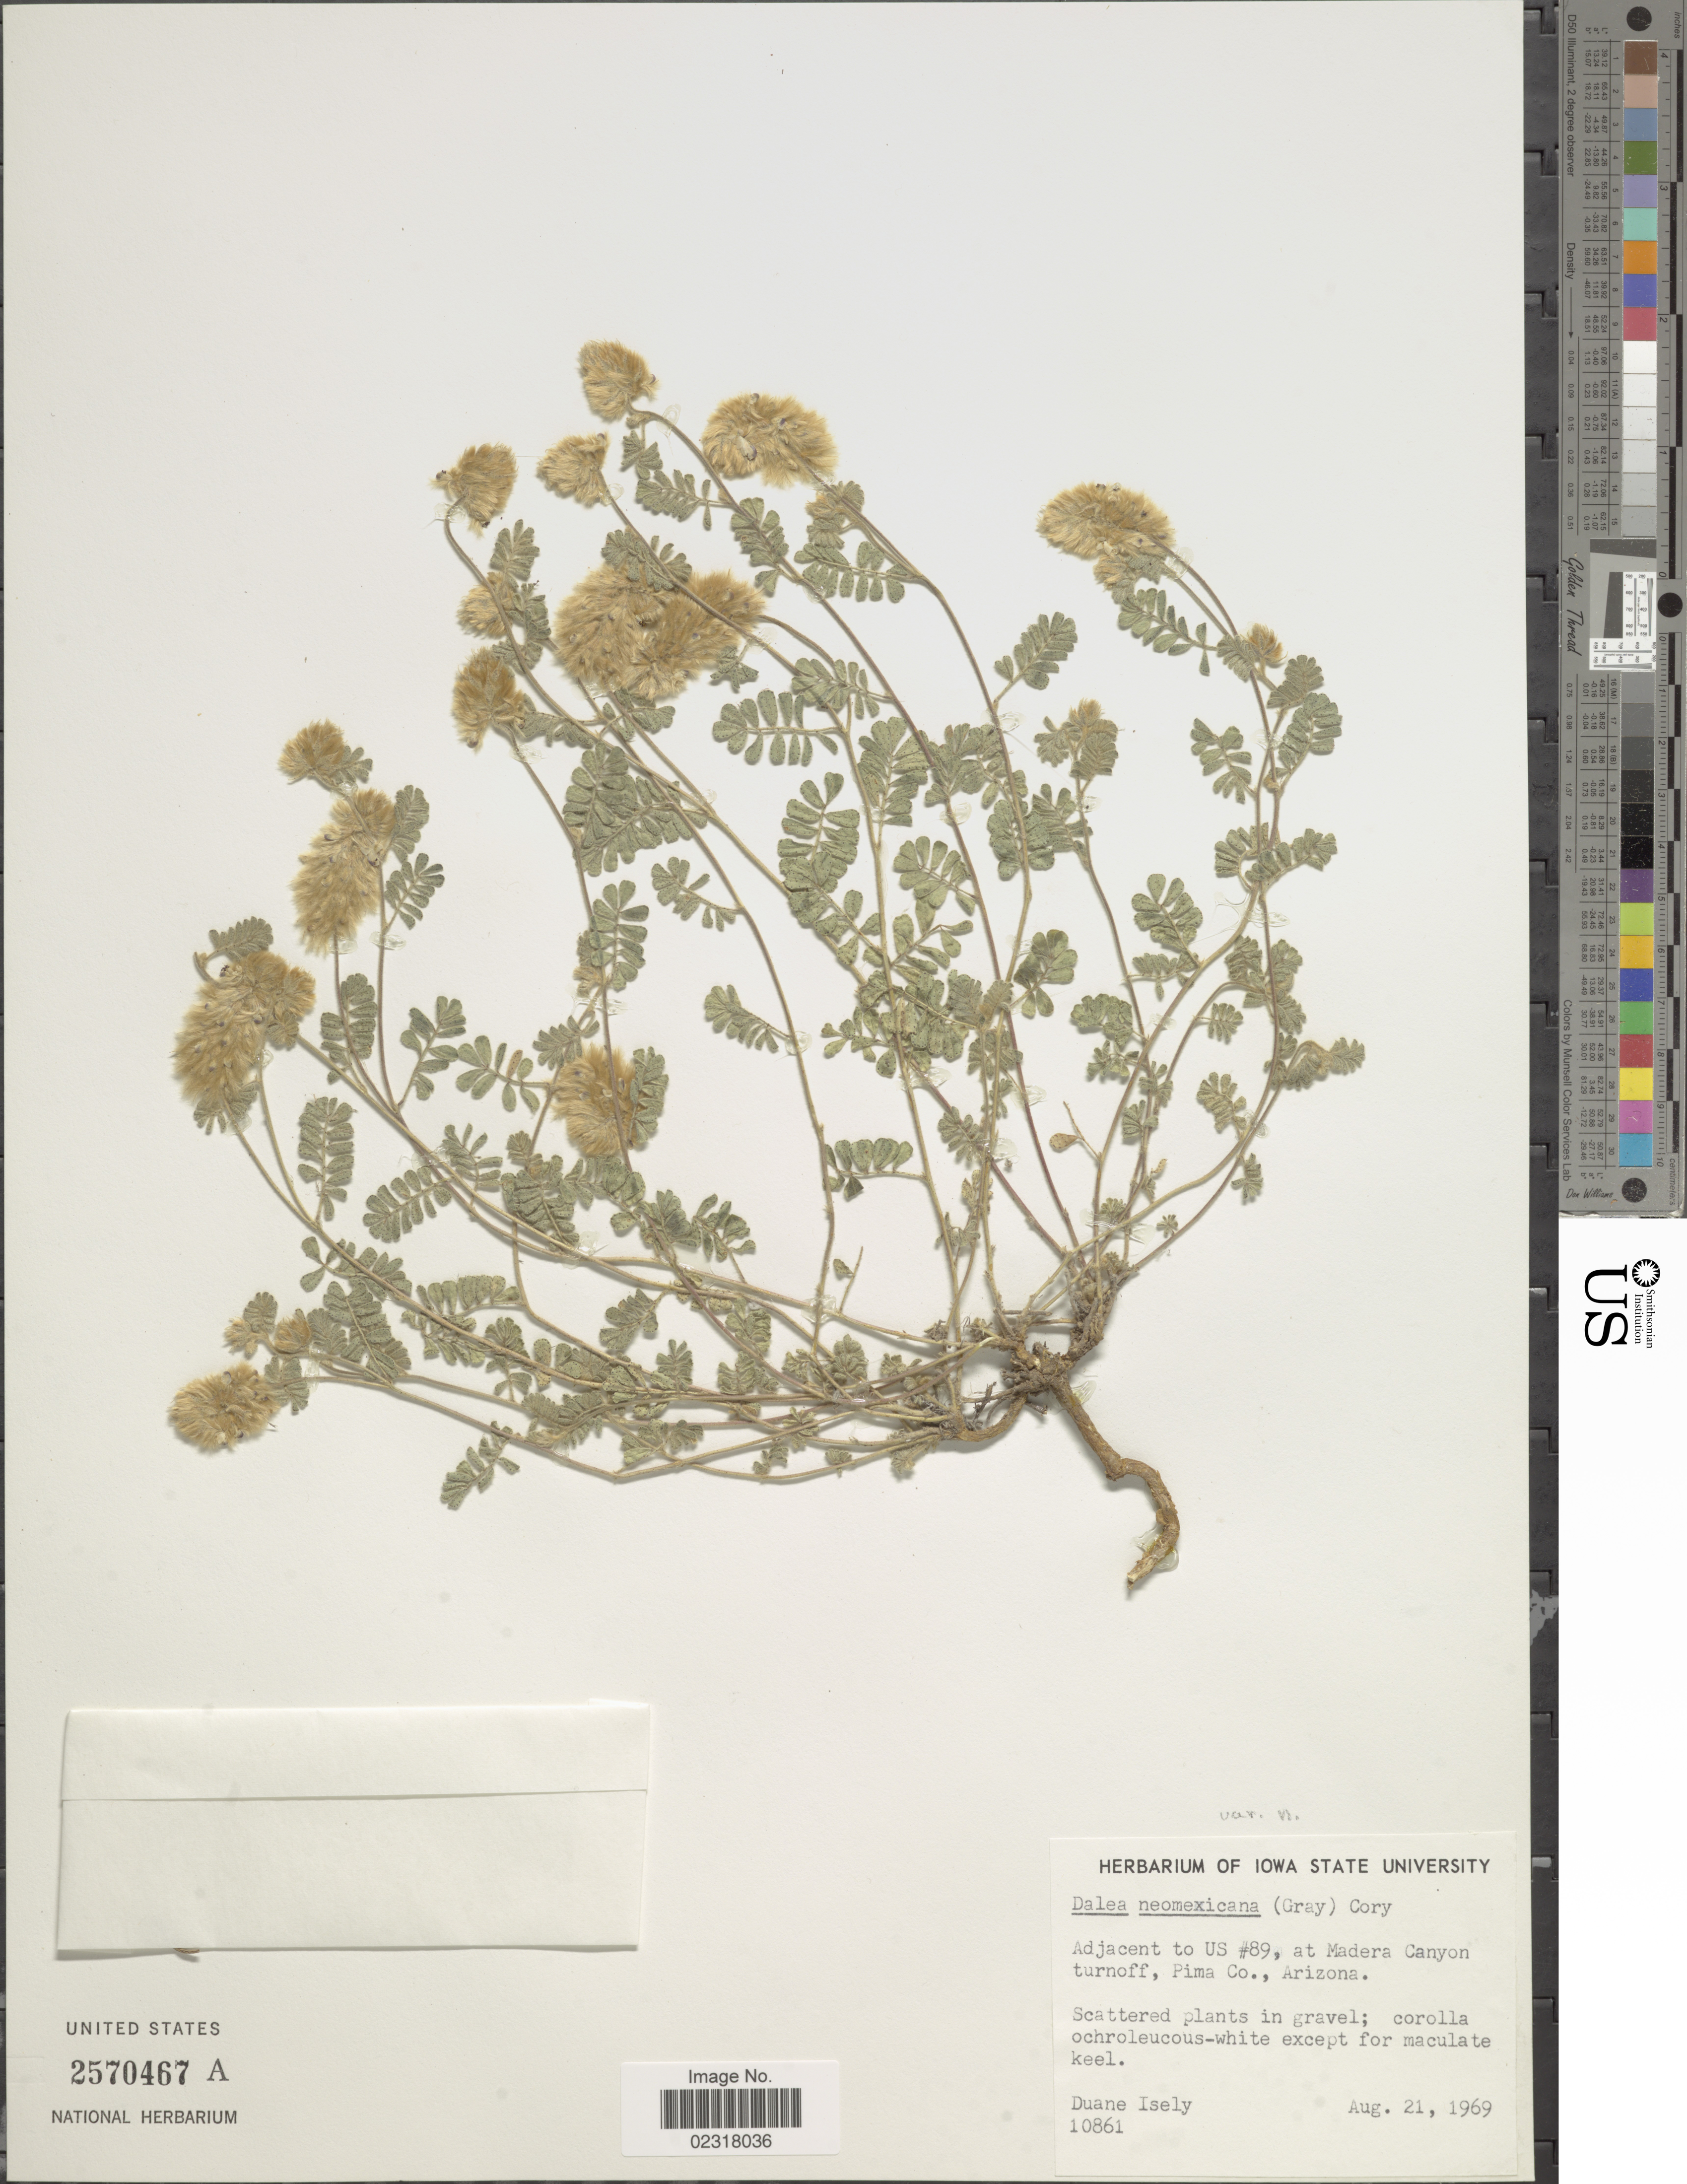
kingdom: Plantae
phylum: Tracheophyta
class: Magnoliopsida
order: Fabales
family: Fabaceae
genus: Dalea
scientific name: Dalea neomexicana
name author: (A. Gray) Cory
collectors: D. Isely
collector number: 10861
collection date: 1969-08-21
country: United States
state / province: Arizona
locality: Adjacent to US #89, at Madera Canyon turnoff, Pima Co.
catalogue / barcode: US 2570467A